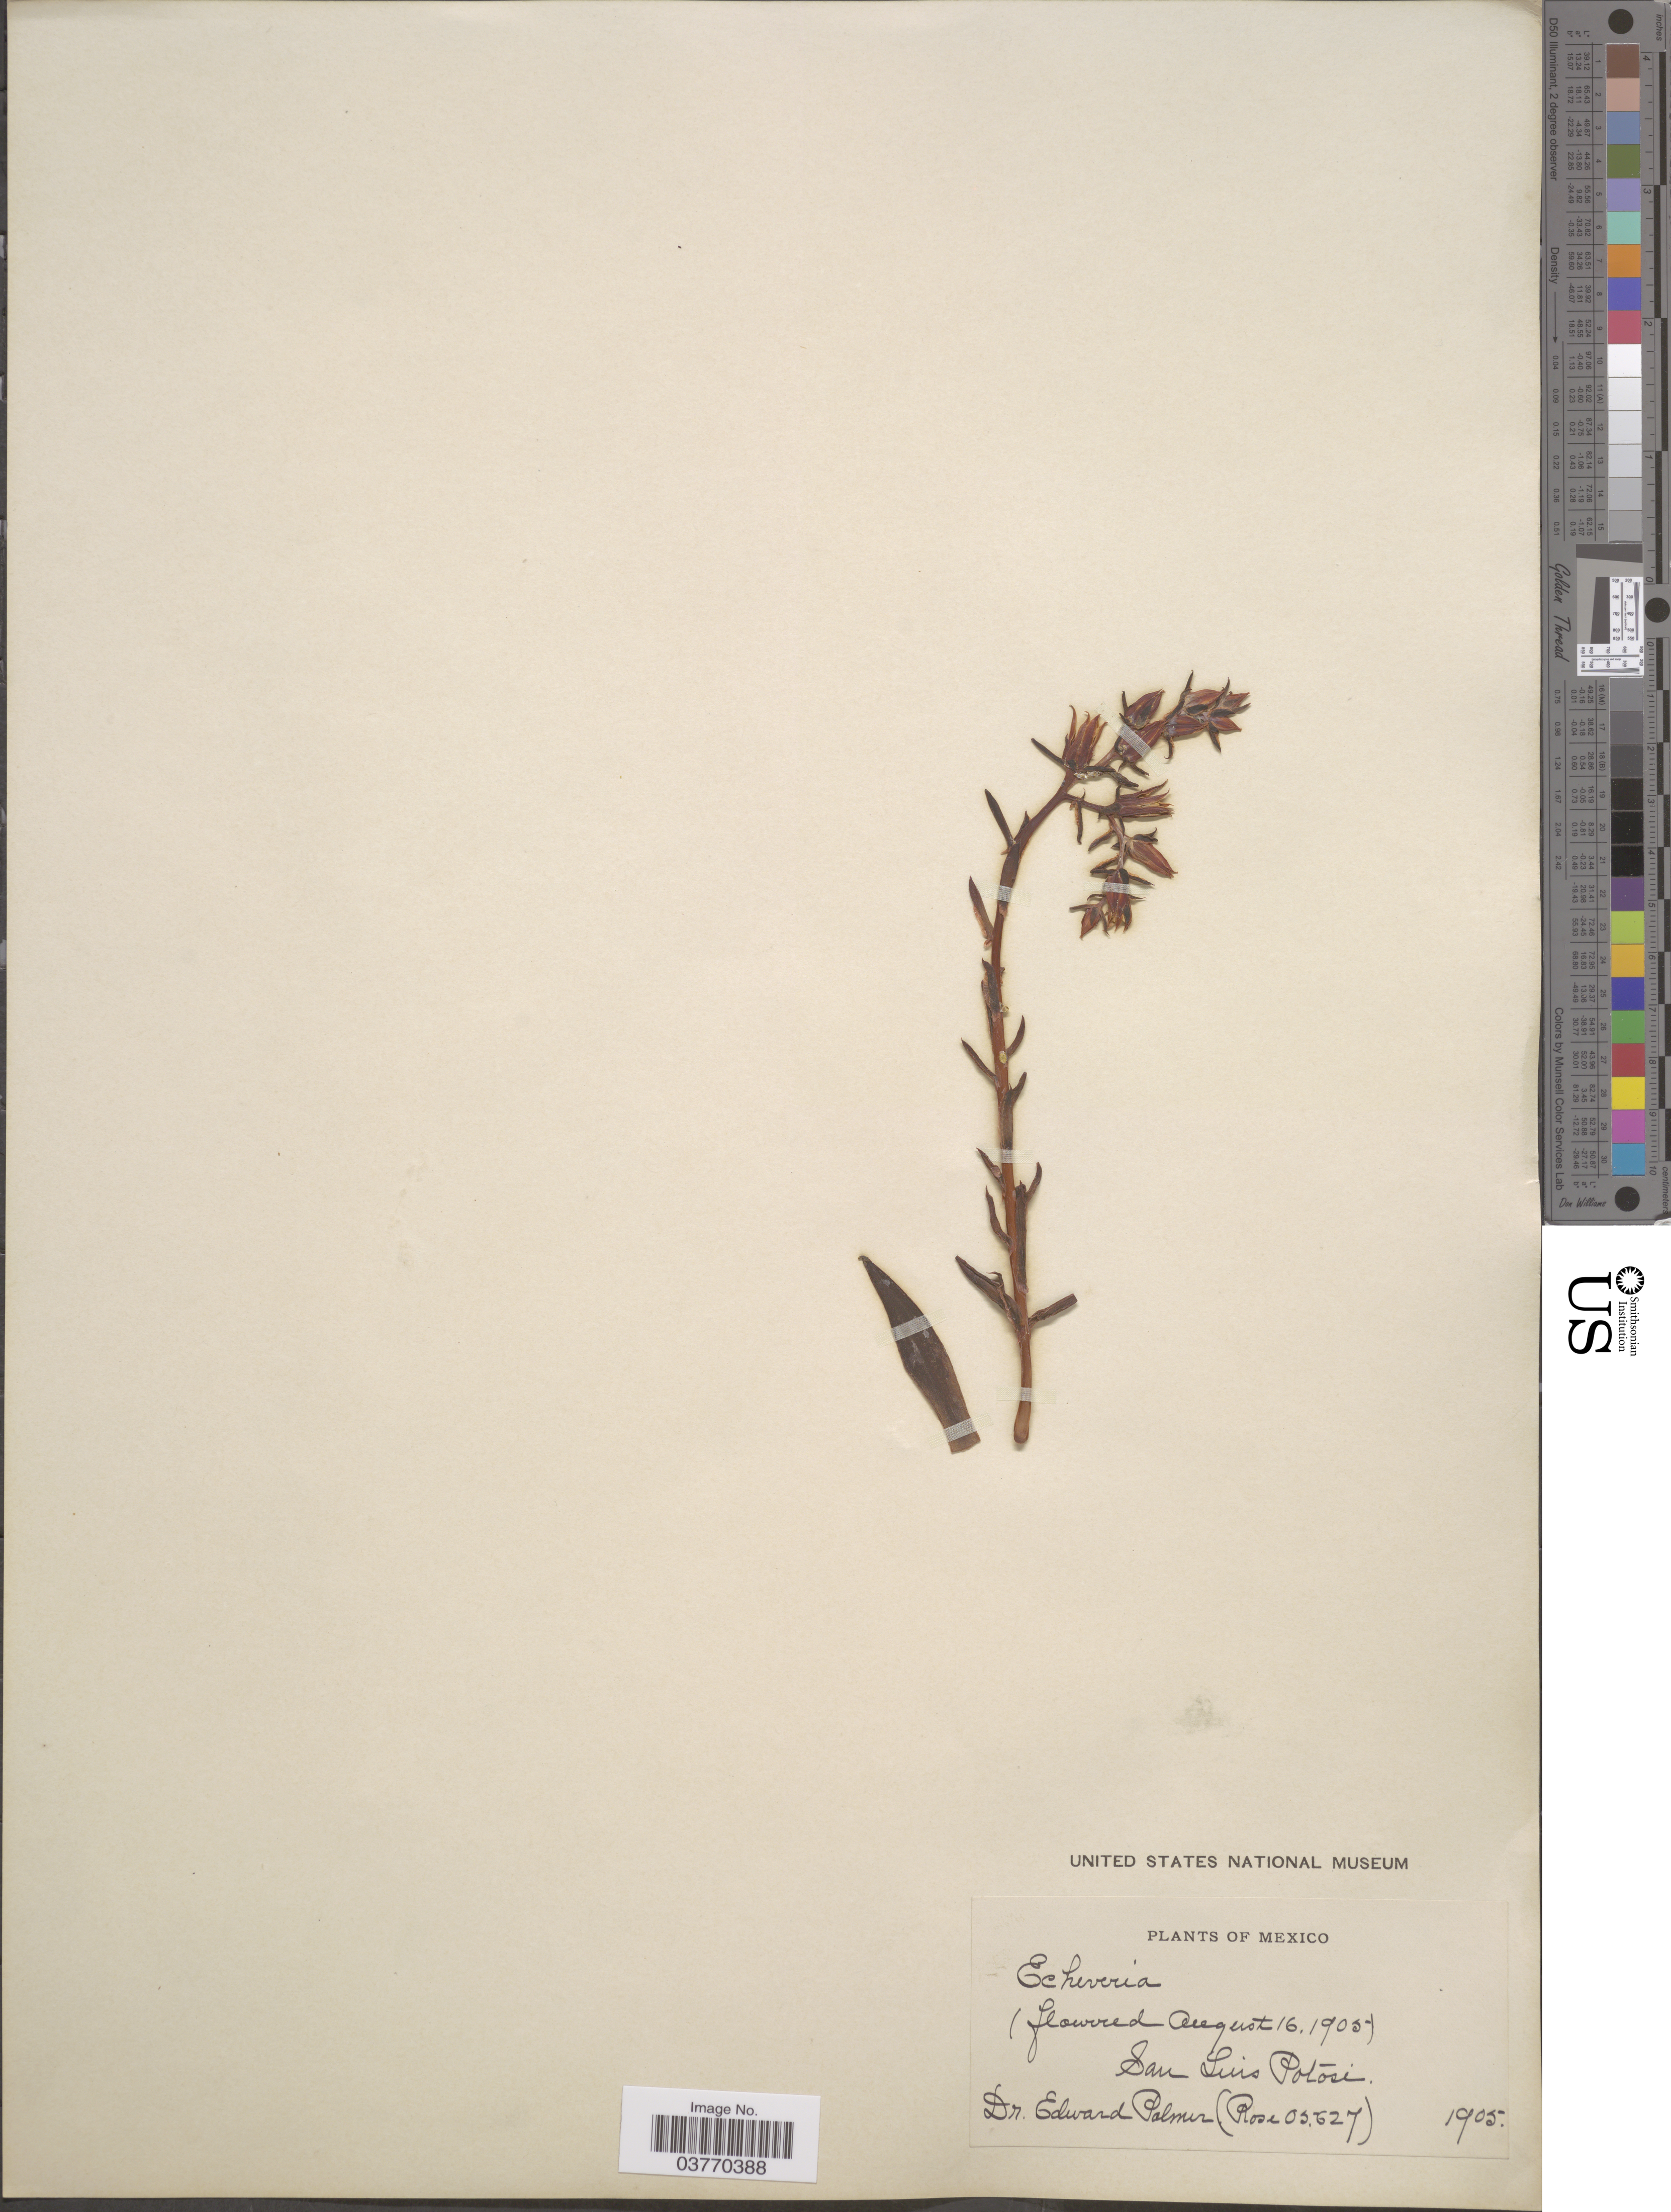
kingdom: Plantae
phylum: Tracheophyta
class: Magnoliopsida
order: Saxifragales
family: Crassulaceae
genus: Echeveria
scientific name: Echeveria schaffneri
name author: (S. Watson) Rose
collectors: E. Palmer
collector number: Rose05627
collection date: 1905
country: Mexico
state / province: San Luis Potosí